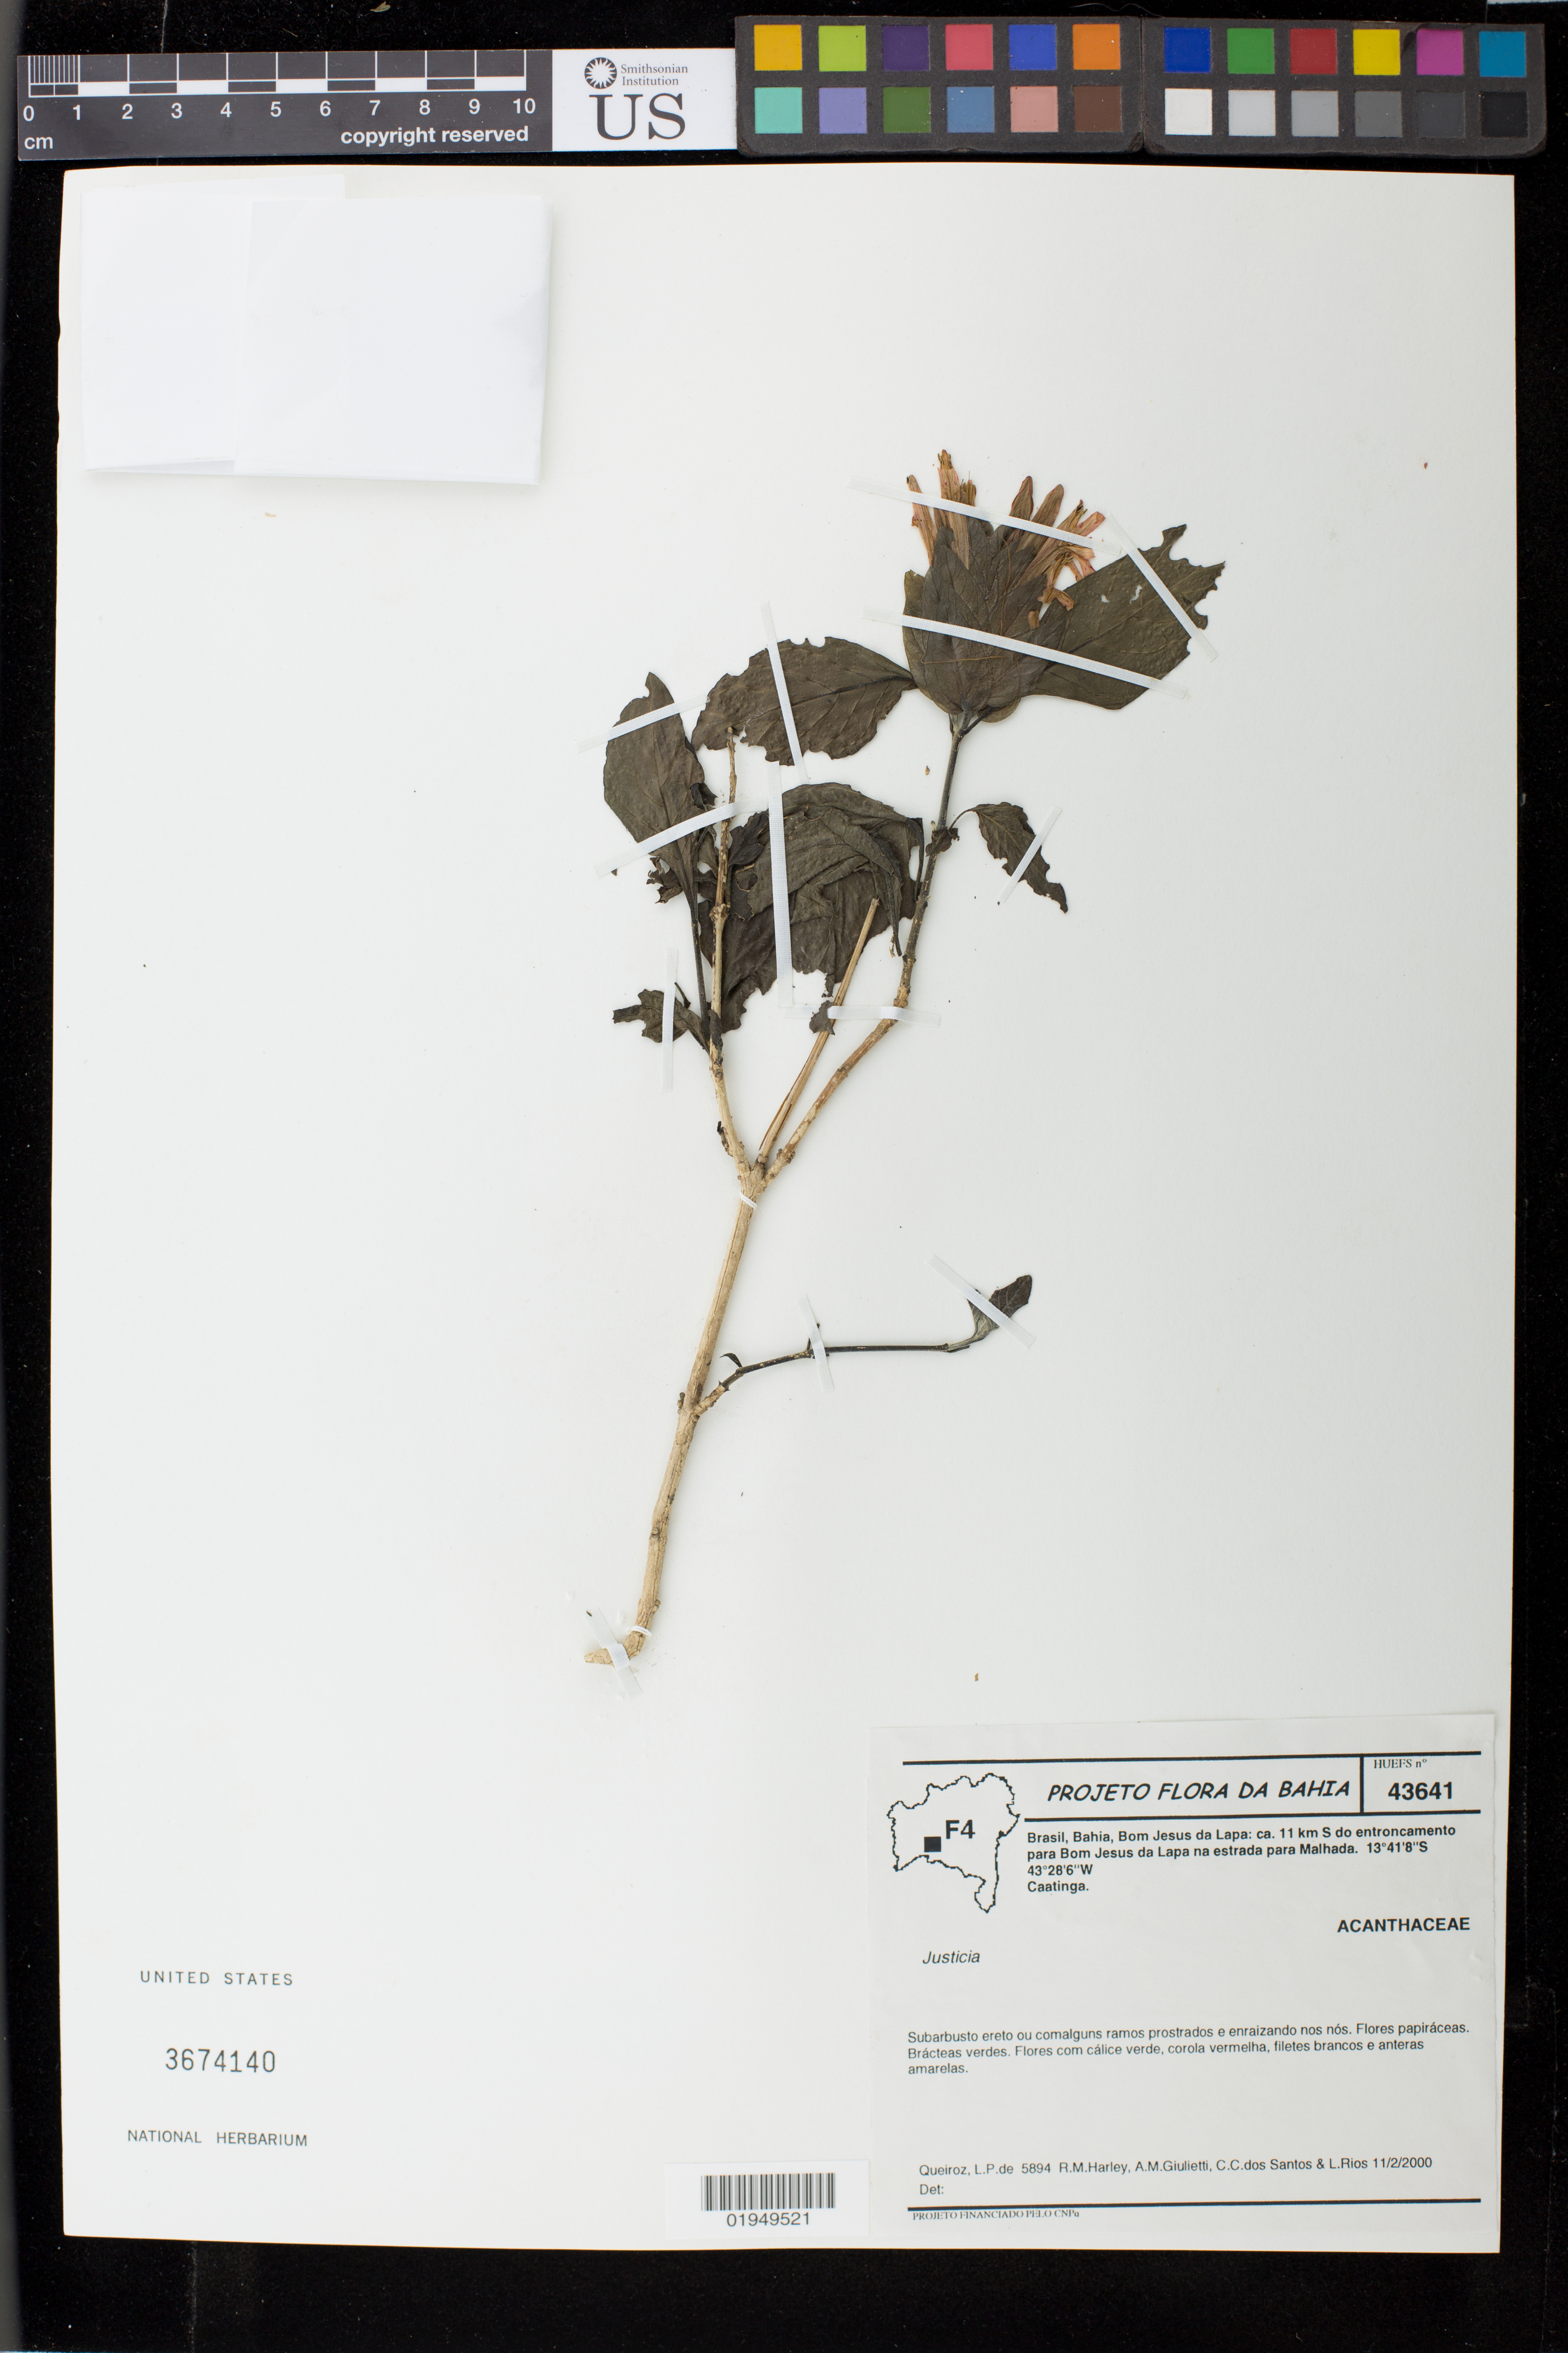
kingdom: Plantae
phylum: Tracheophyta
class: Magnoliopsida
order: Lamiales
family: Acanthaceae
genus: Justicia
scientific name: Justicia sp.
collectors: L. P. Queiroz, R. M. Harley, A. Giulietti, C. Santos & L. Rios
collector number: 5894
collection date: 2000-02-11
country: Brazil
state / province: Bahia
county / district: Bom Jesus da Lapa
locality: ca. 11 km S do entroncamento para Bom Jesus da Lapa na estrada para Malhada.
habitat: Caatinga.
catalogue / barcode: US 3674140